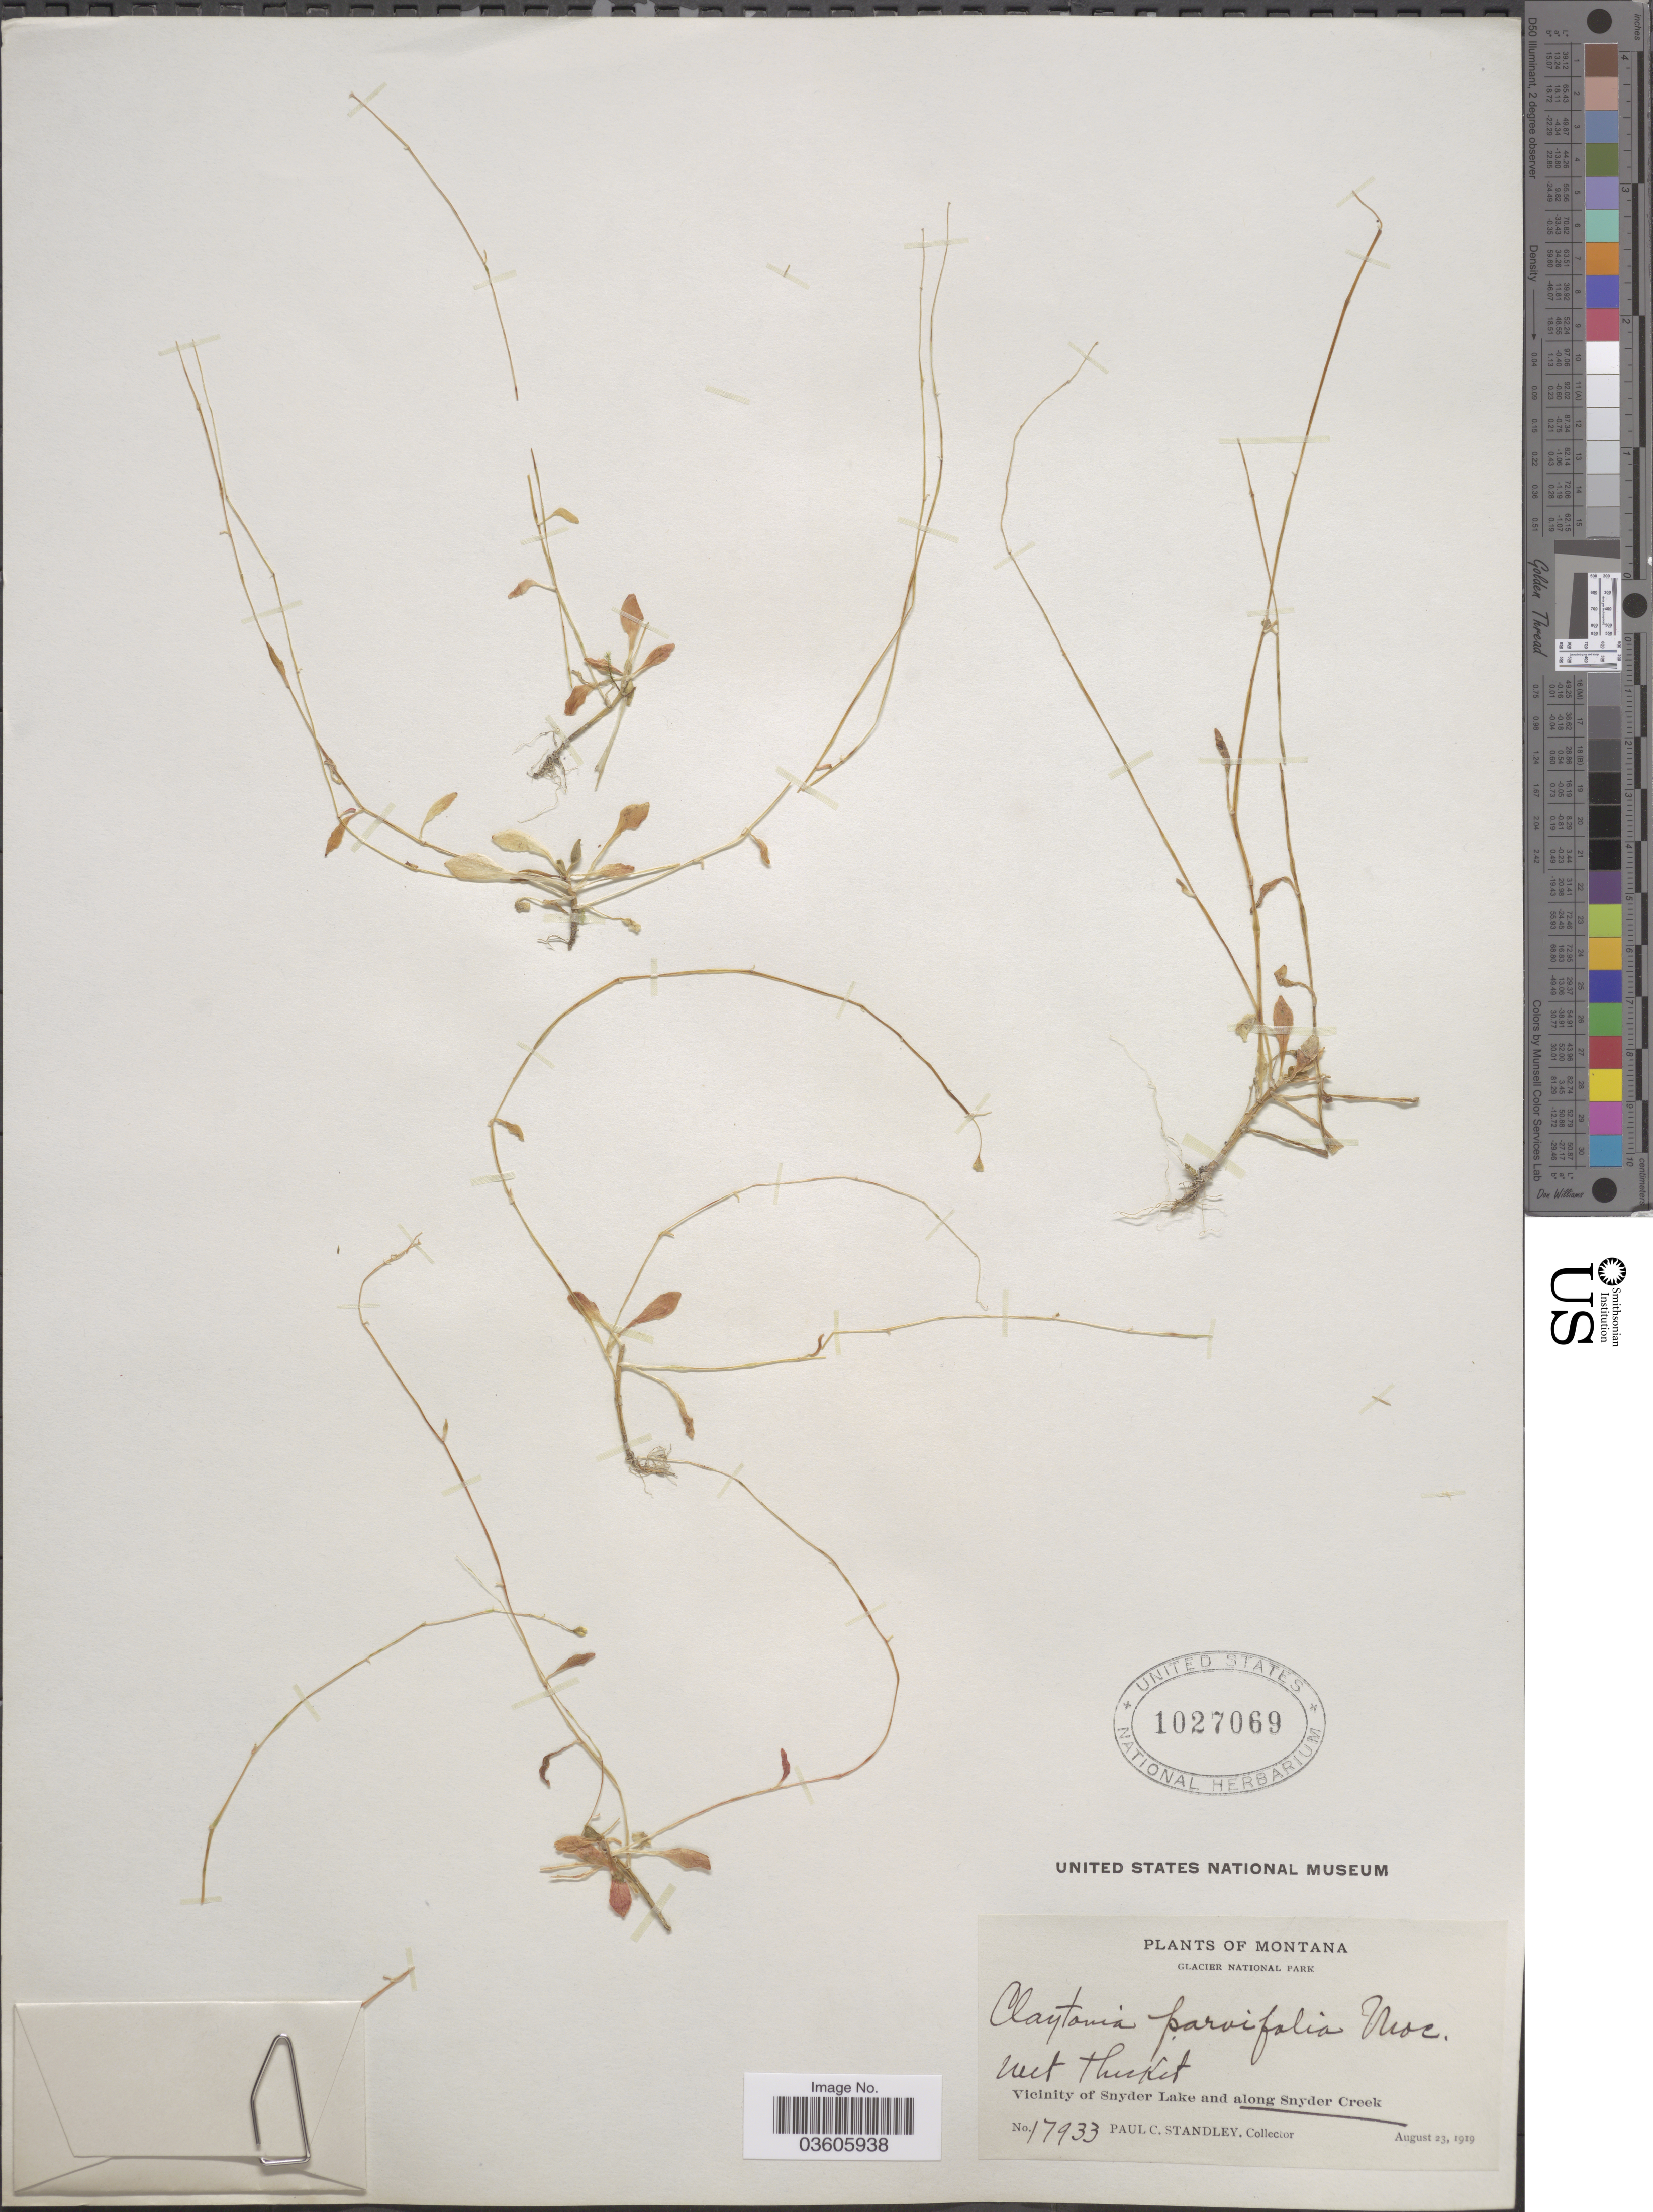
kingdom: Plantae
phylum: Tracheophyta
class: Magnoliopsida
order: Caryophyllales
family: Montiaceae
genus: Montia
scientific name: Montia parvifolia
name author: (Moc. ex DC.) Greene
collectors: P. C. Standley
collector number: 17933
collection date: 1919-08-23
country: United States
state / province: Montana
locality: Glacier National Park. Vicinity of Snyder Lake and along Snyder Creek.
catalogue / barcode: US 1027069